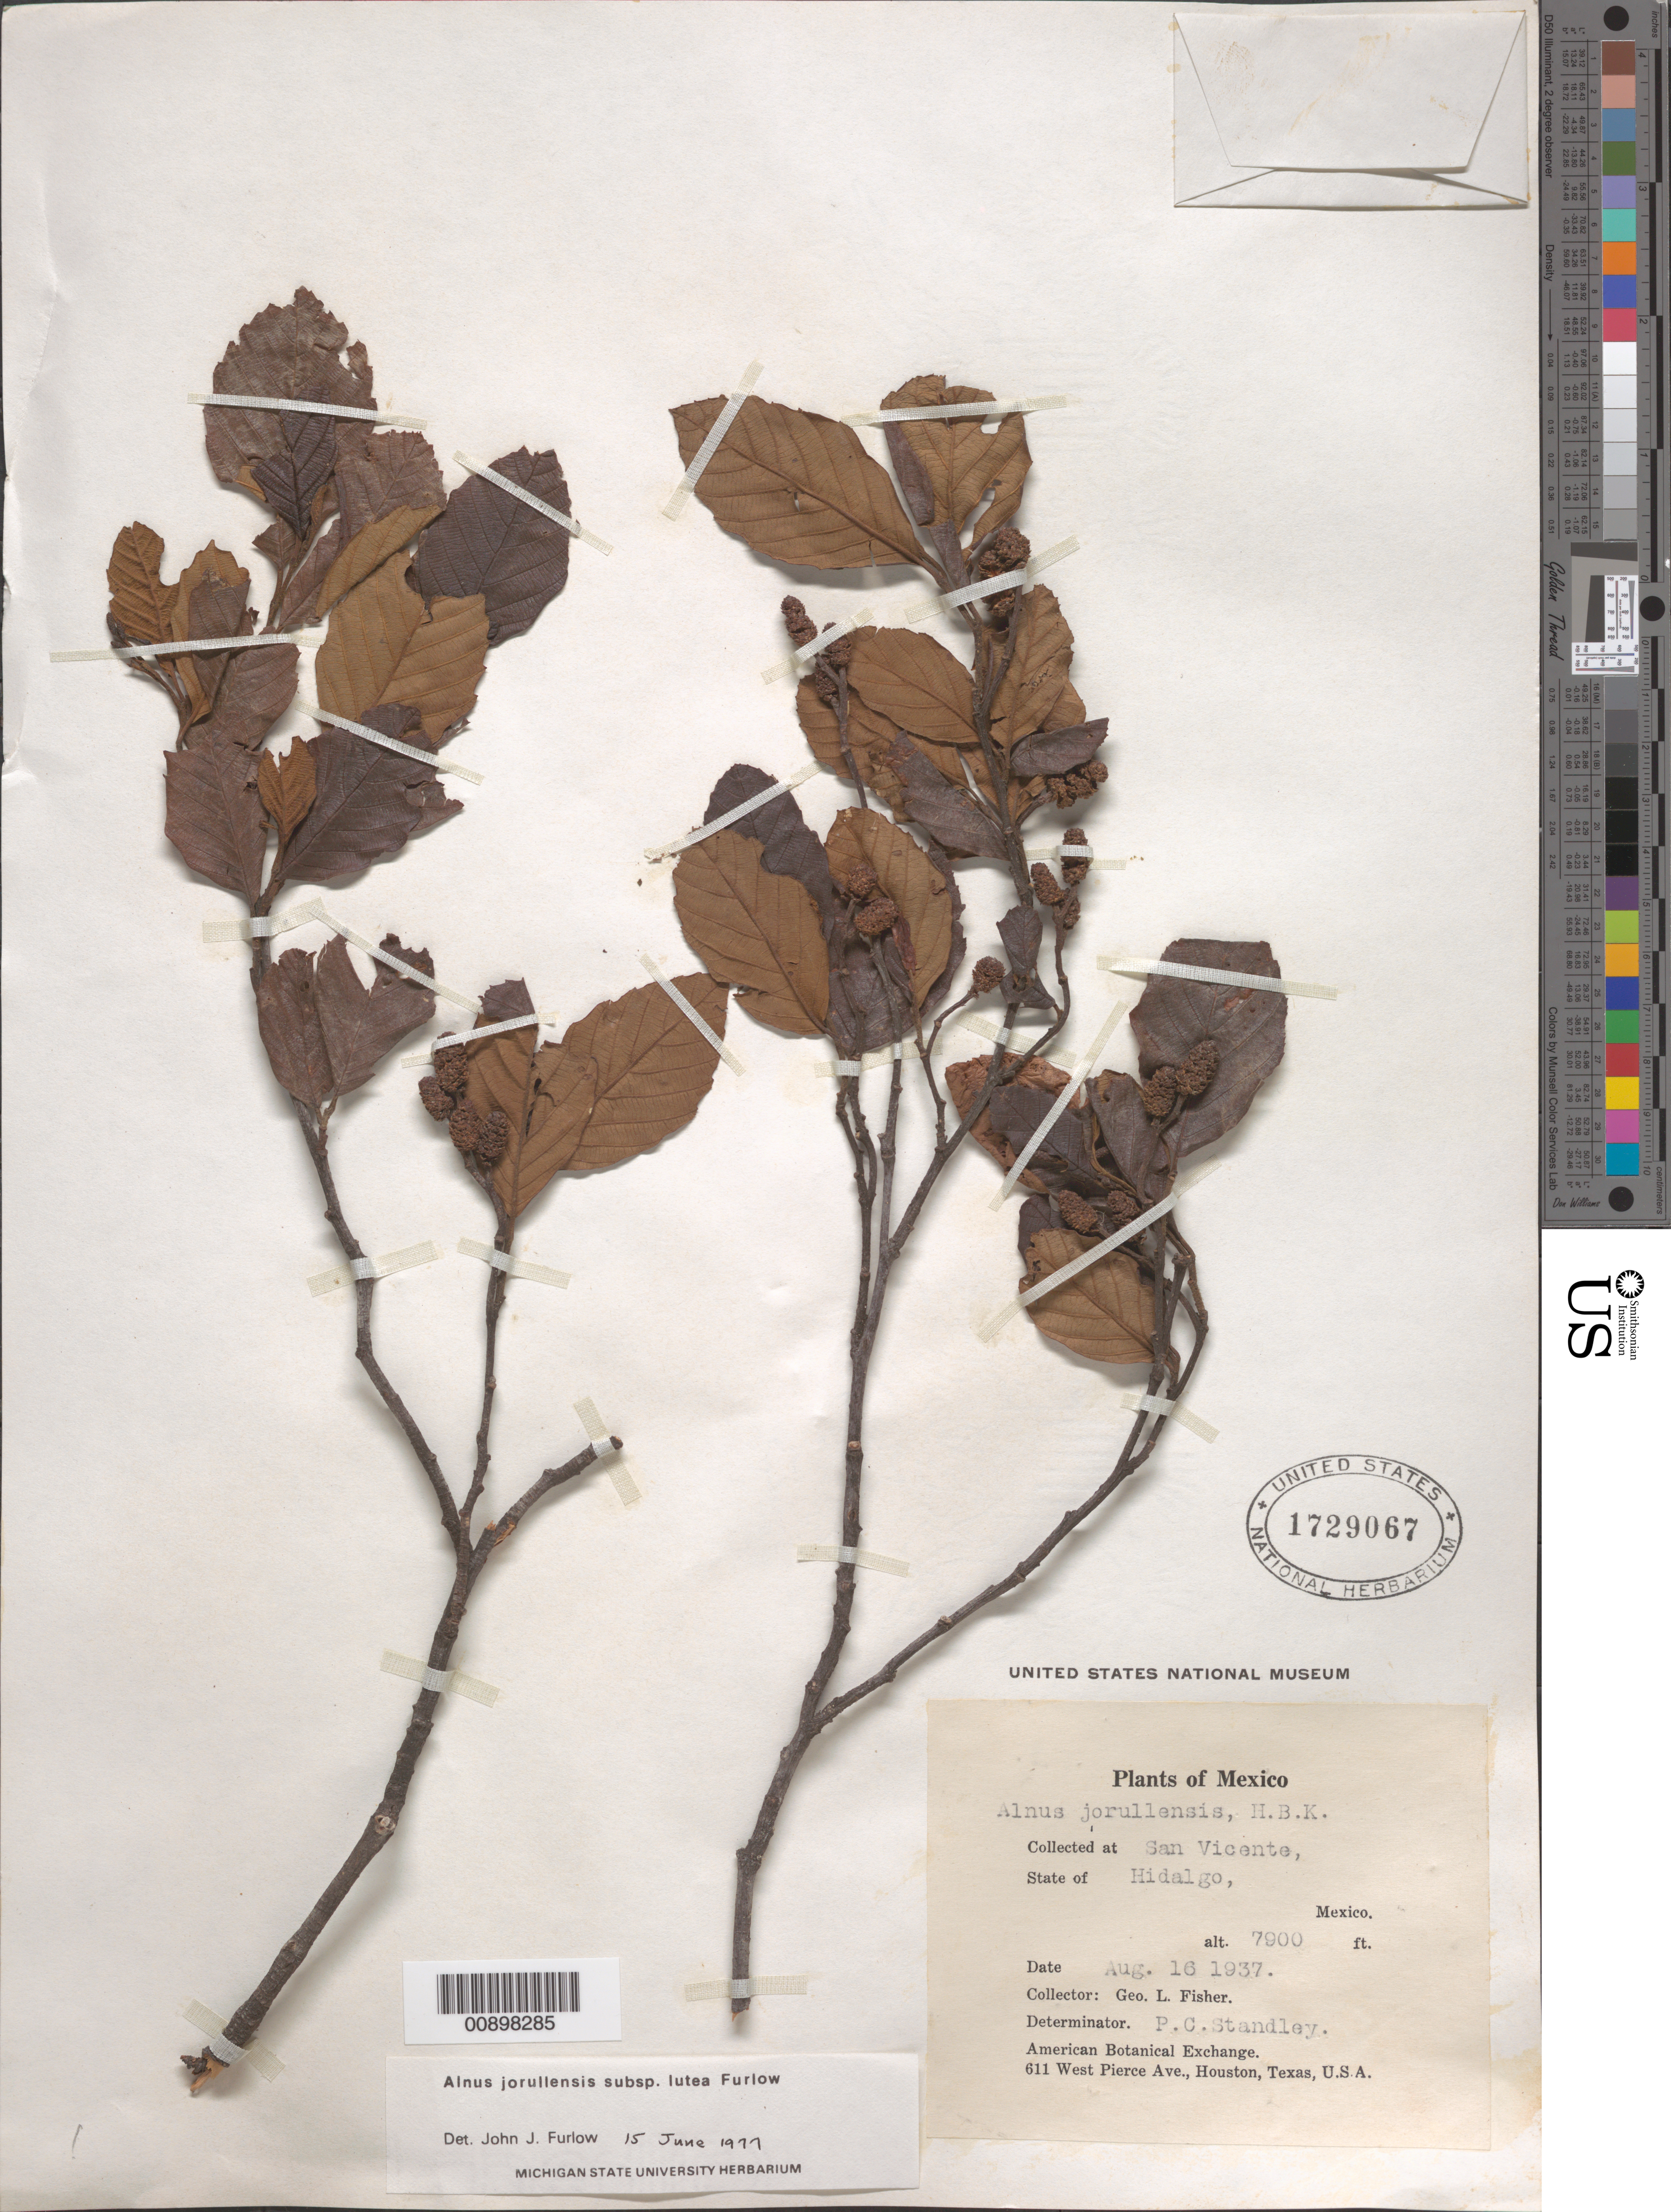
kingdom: Plantae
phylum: Tracheophyta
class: Magnoliopsida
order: Fagales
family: Betulaceae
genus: Alnus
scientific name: Alnus jorullensis subsp. lutea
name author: Furlow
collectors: G. L. Fisher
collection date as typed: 16 Aug 1937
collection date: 1937-08-16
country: Mexico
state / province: Hidalgo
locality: San Vicente, State of Hidalgo.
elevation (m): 2408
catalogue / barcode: US 1729067